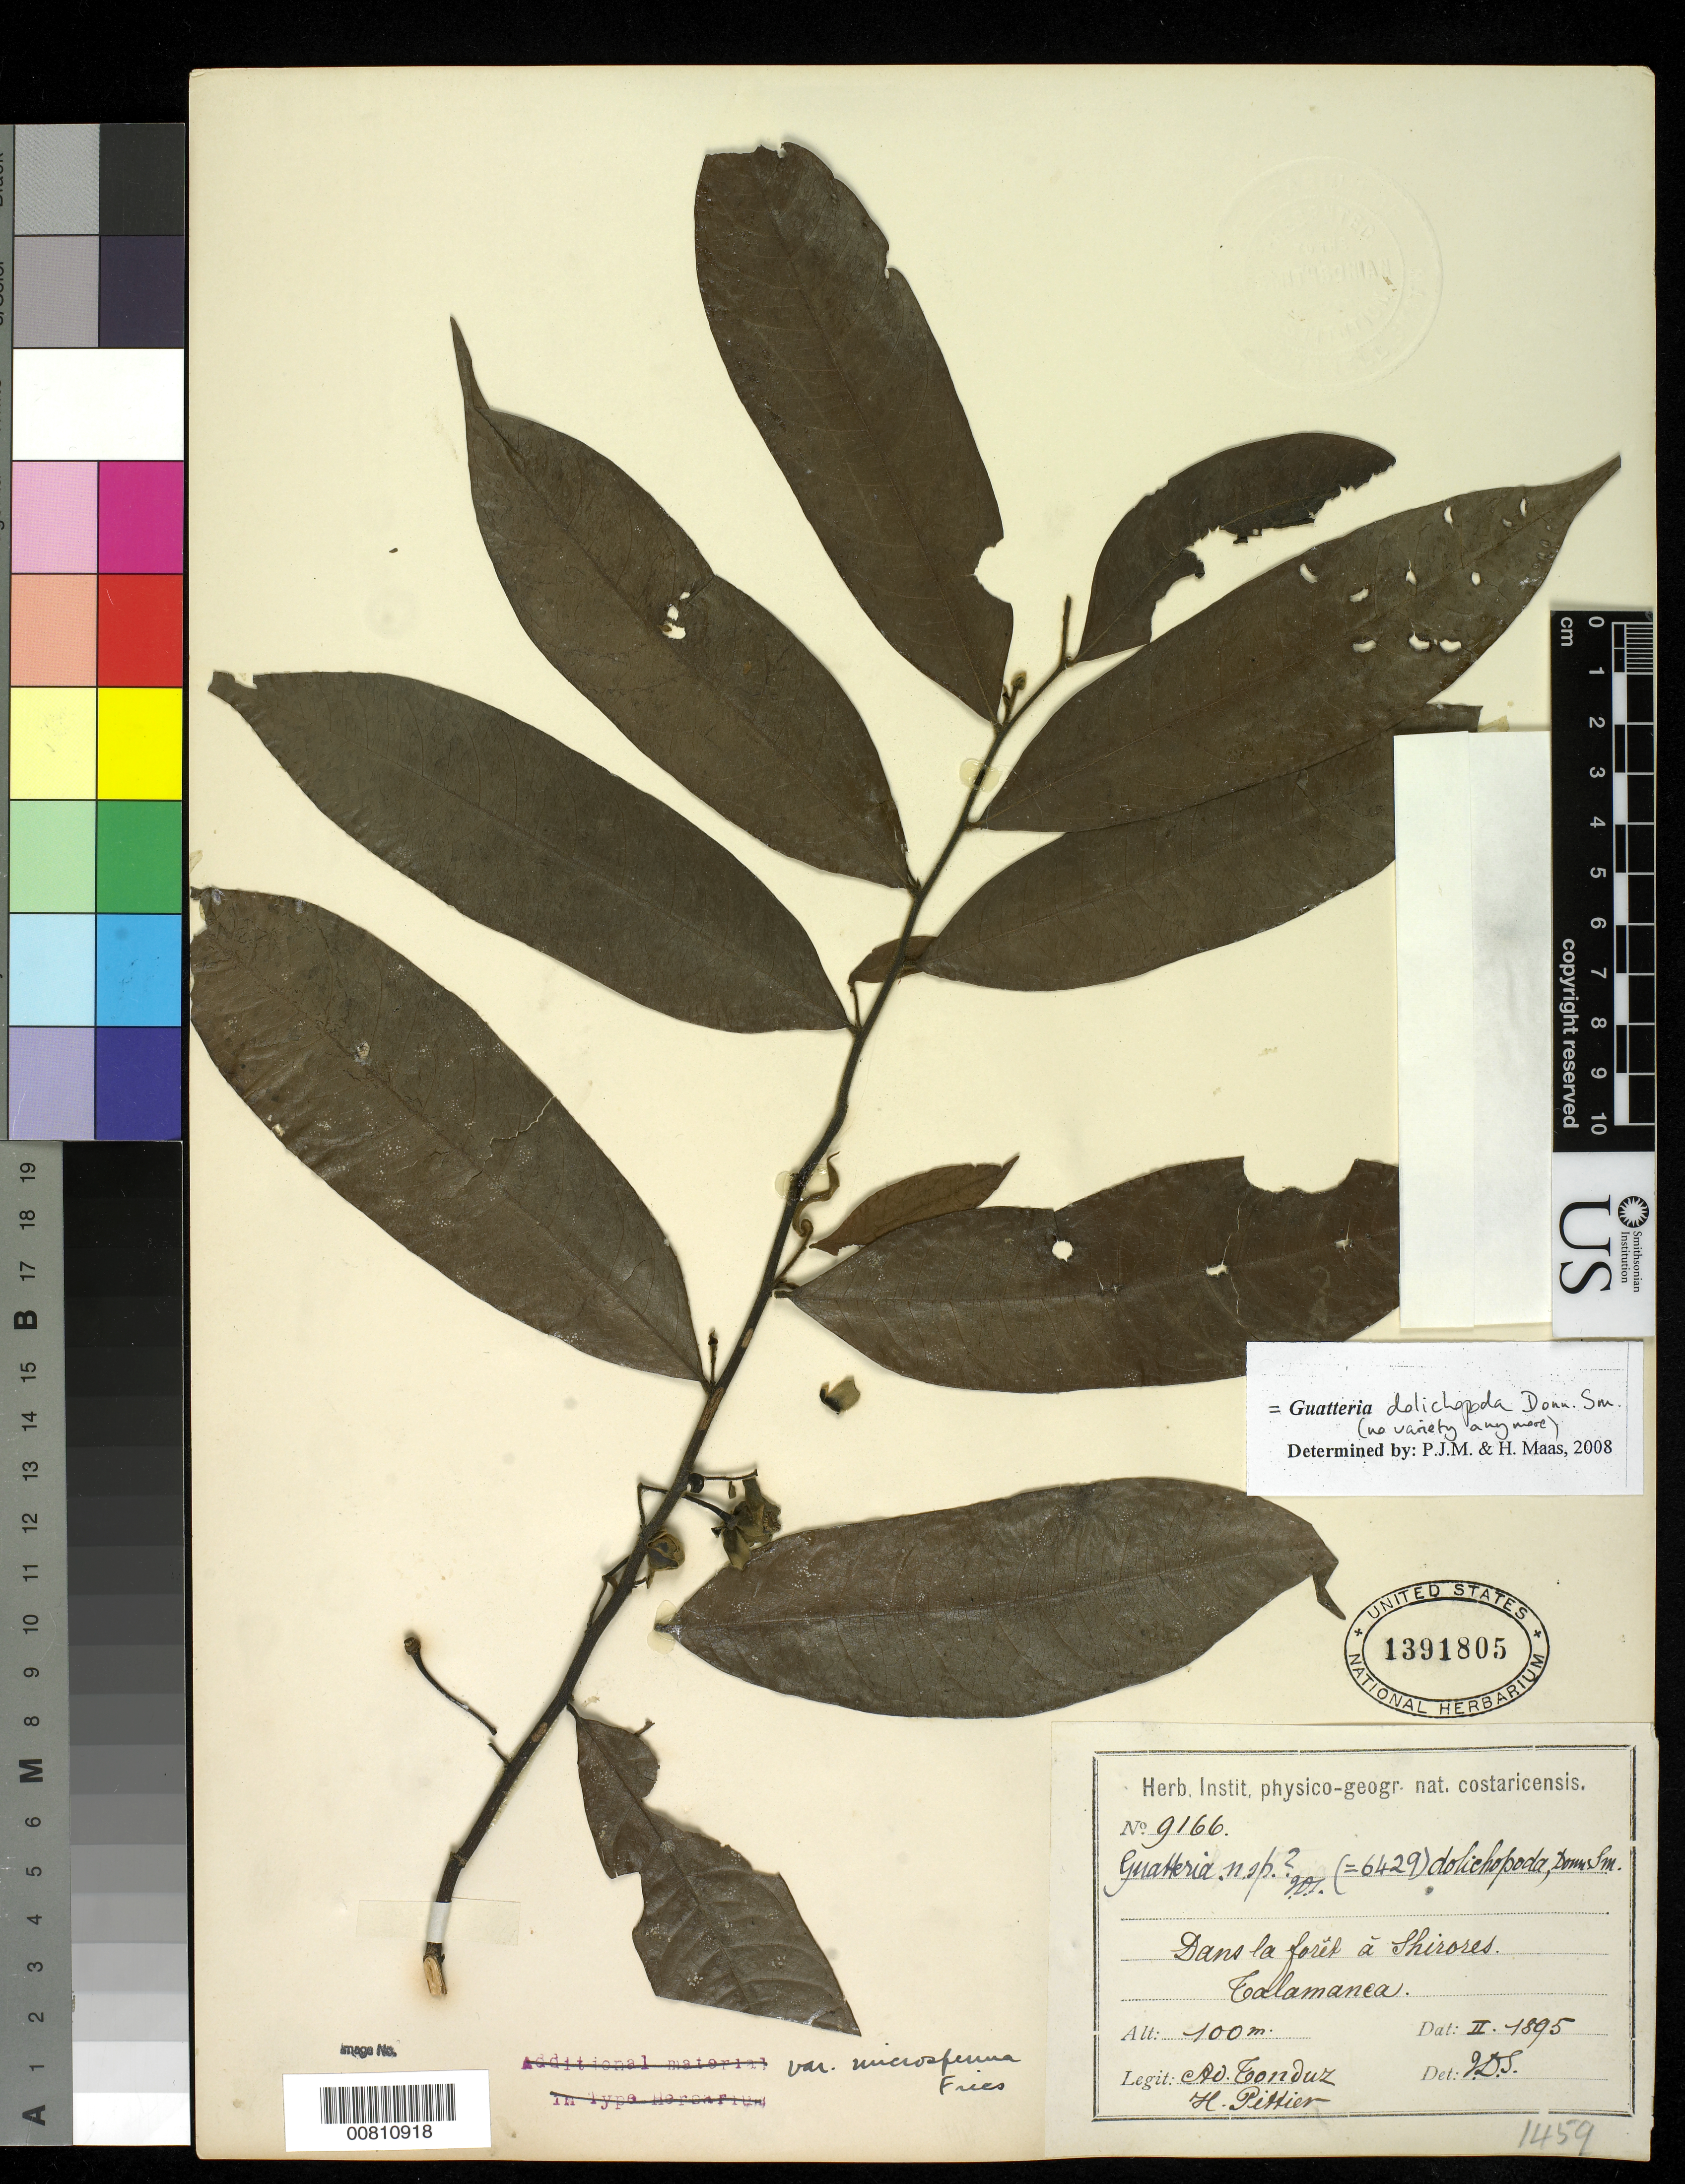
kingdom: Plantae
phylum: Tracheophyta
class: Magnoliopsida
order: Magnoliales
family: Annonaceae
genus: Guatteria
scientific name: Guatteria dolichopoda var. microsperma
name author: R.E. Fr.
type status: Isotype; Isosyntype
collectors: A. Tonduz & H. F. Pittier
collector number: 9166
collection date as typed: Feb 1895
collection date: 1895-02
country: Costa Rica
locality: Dans la forêt à Shirores, Talamanca.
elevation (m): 100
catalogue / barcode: US 1391805